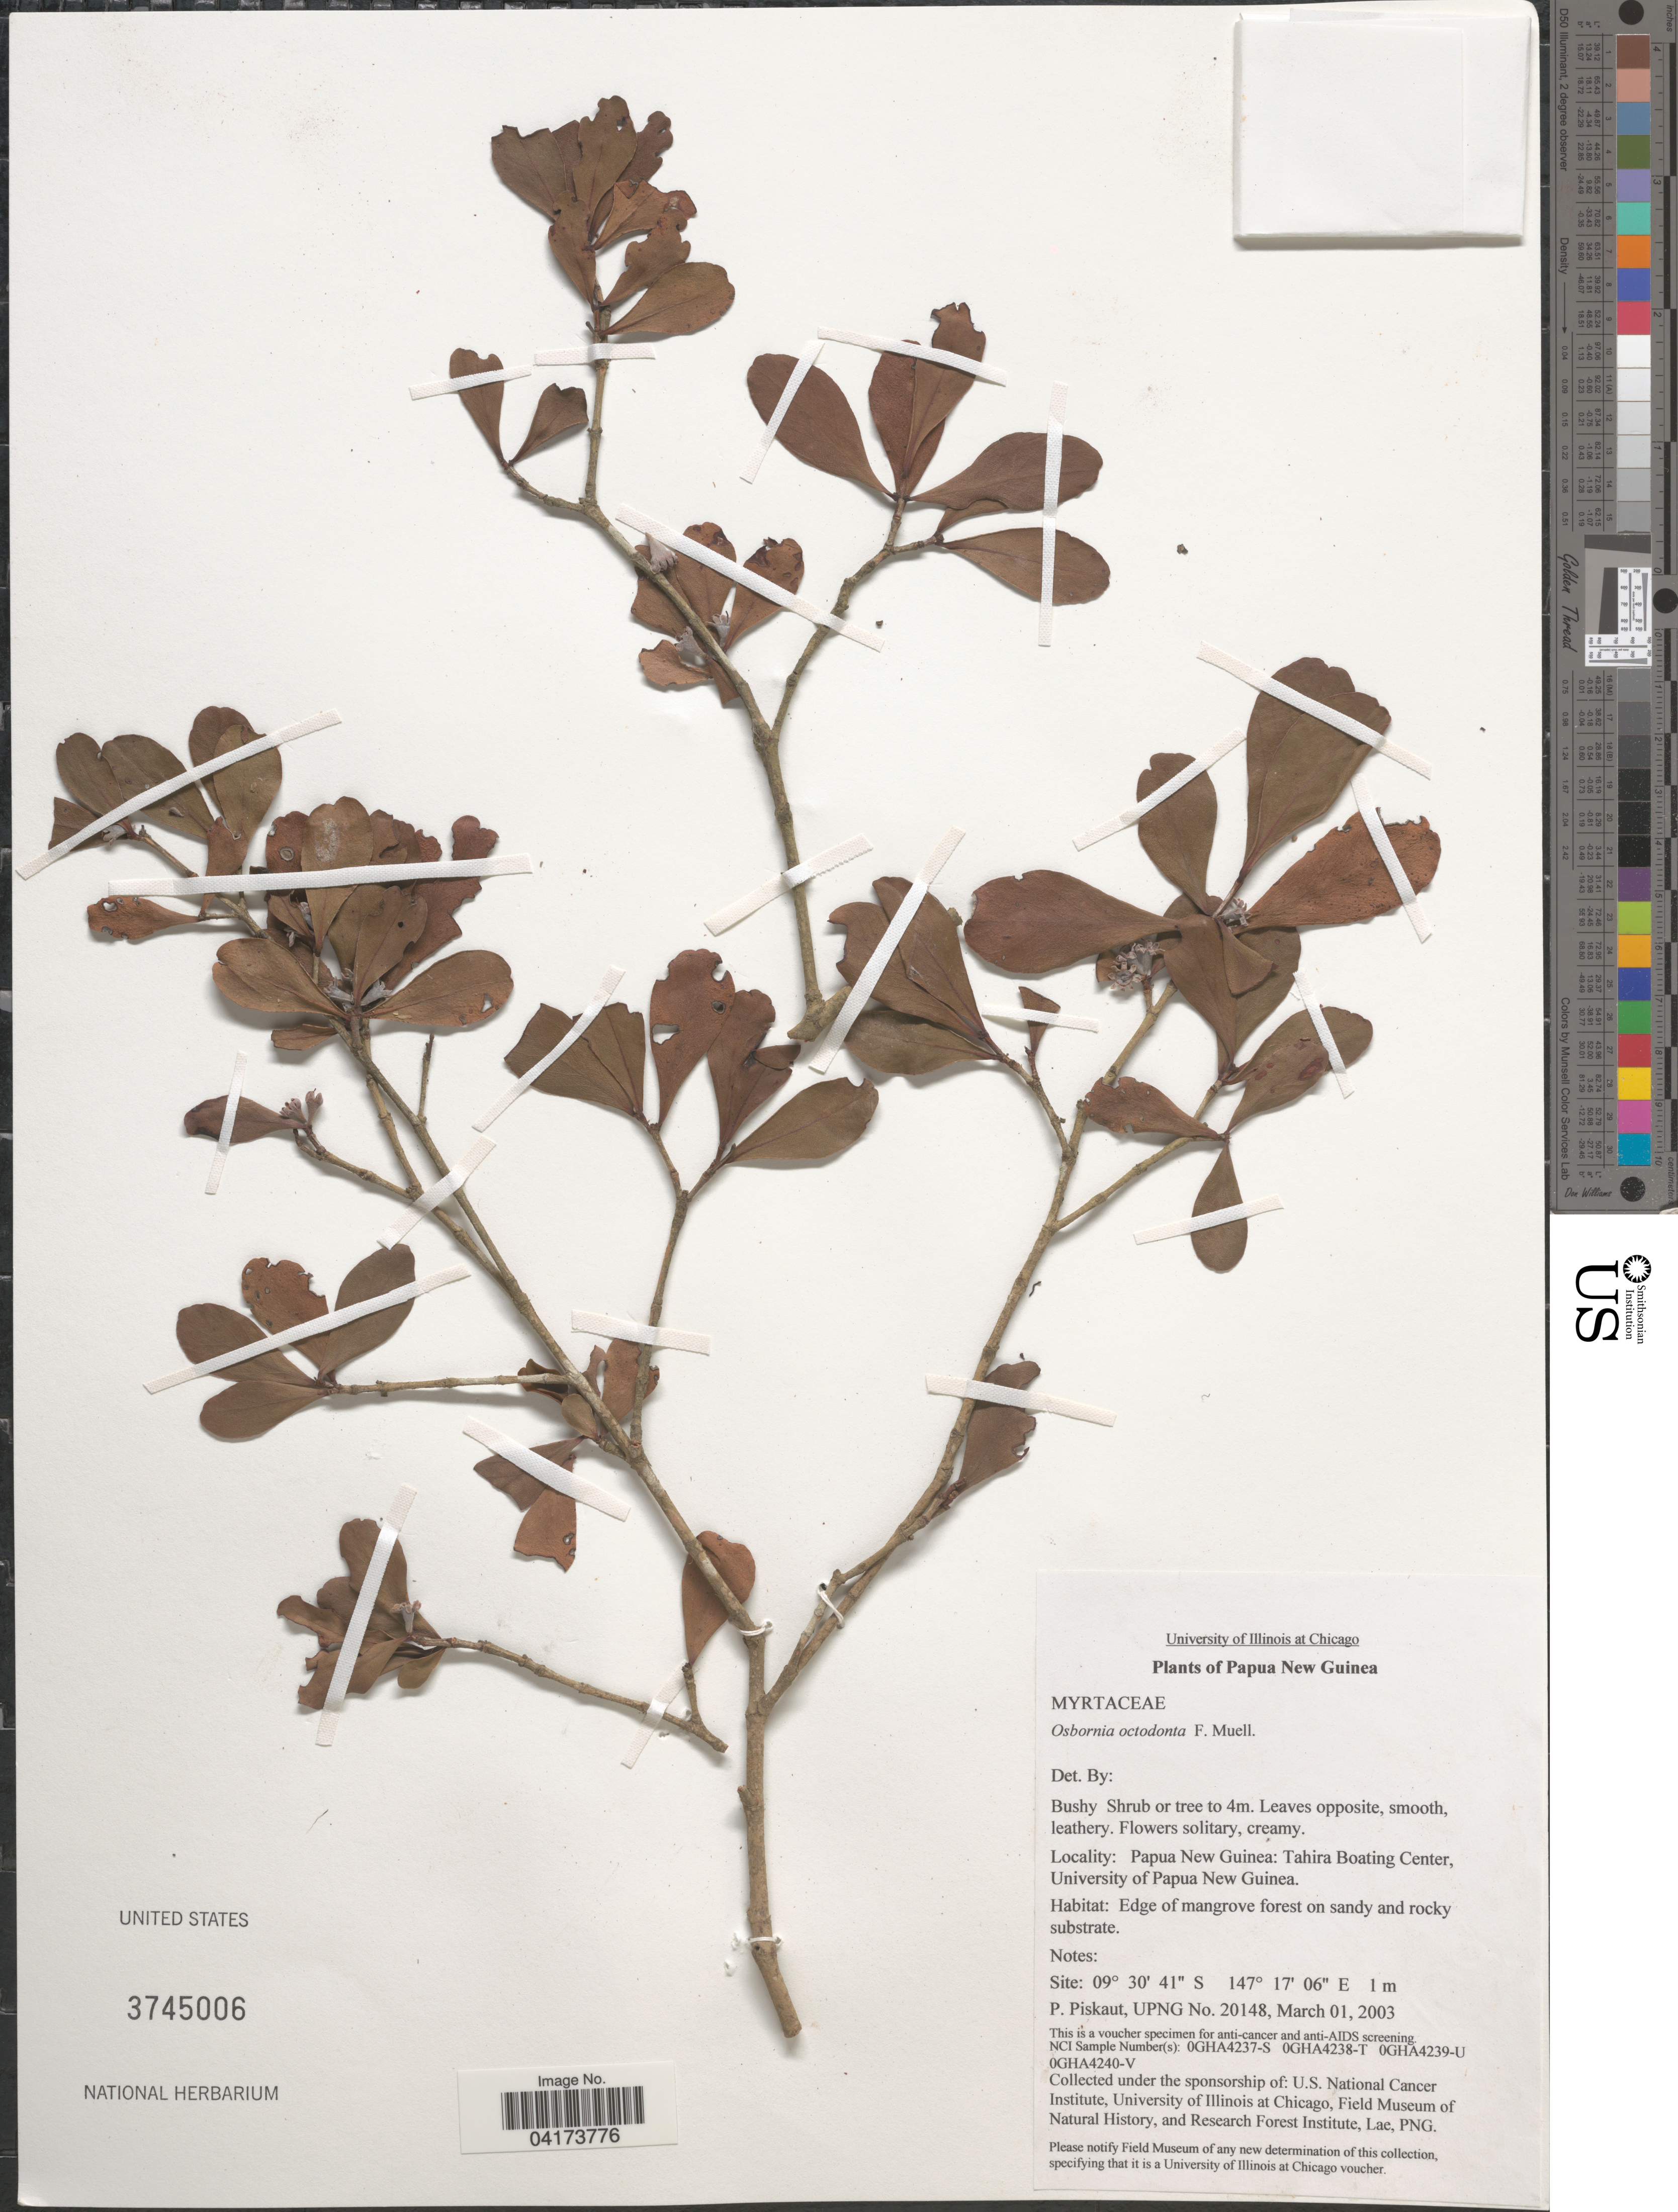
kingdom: Plantae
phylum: Tracheophyta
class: Magnoliopsida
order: Myrtales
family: Myrtaceae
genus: Osbornia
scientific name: Osbornia octodonta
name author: F. Muell.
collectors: P. Piskaut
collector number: UPNG20148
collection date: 2003-03-01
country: Papua New Guinea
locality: Tahira Boating Center, University of Papua New Guinea.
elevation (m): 1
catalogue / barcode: US 3745006